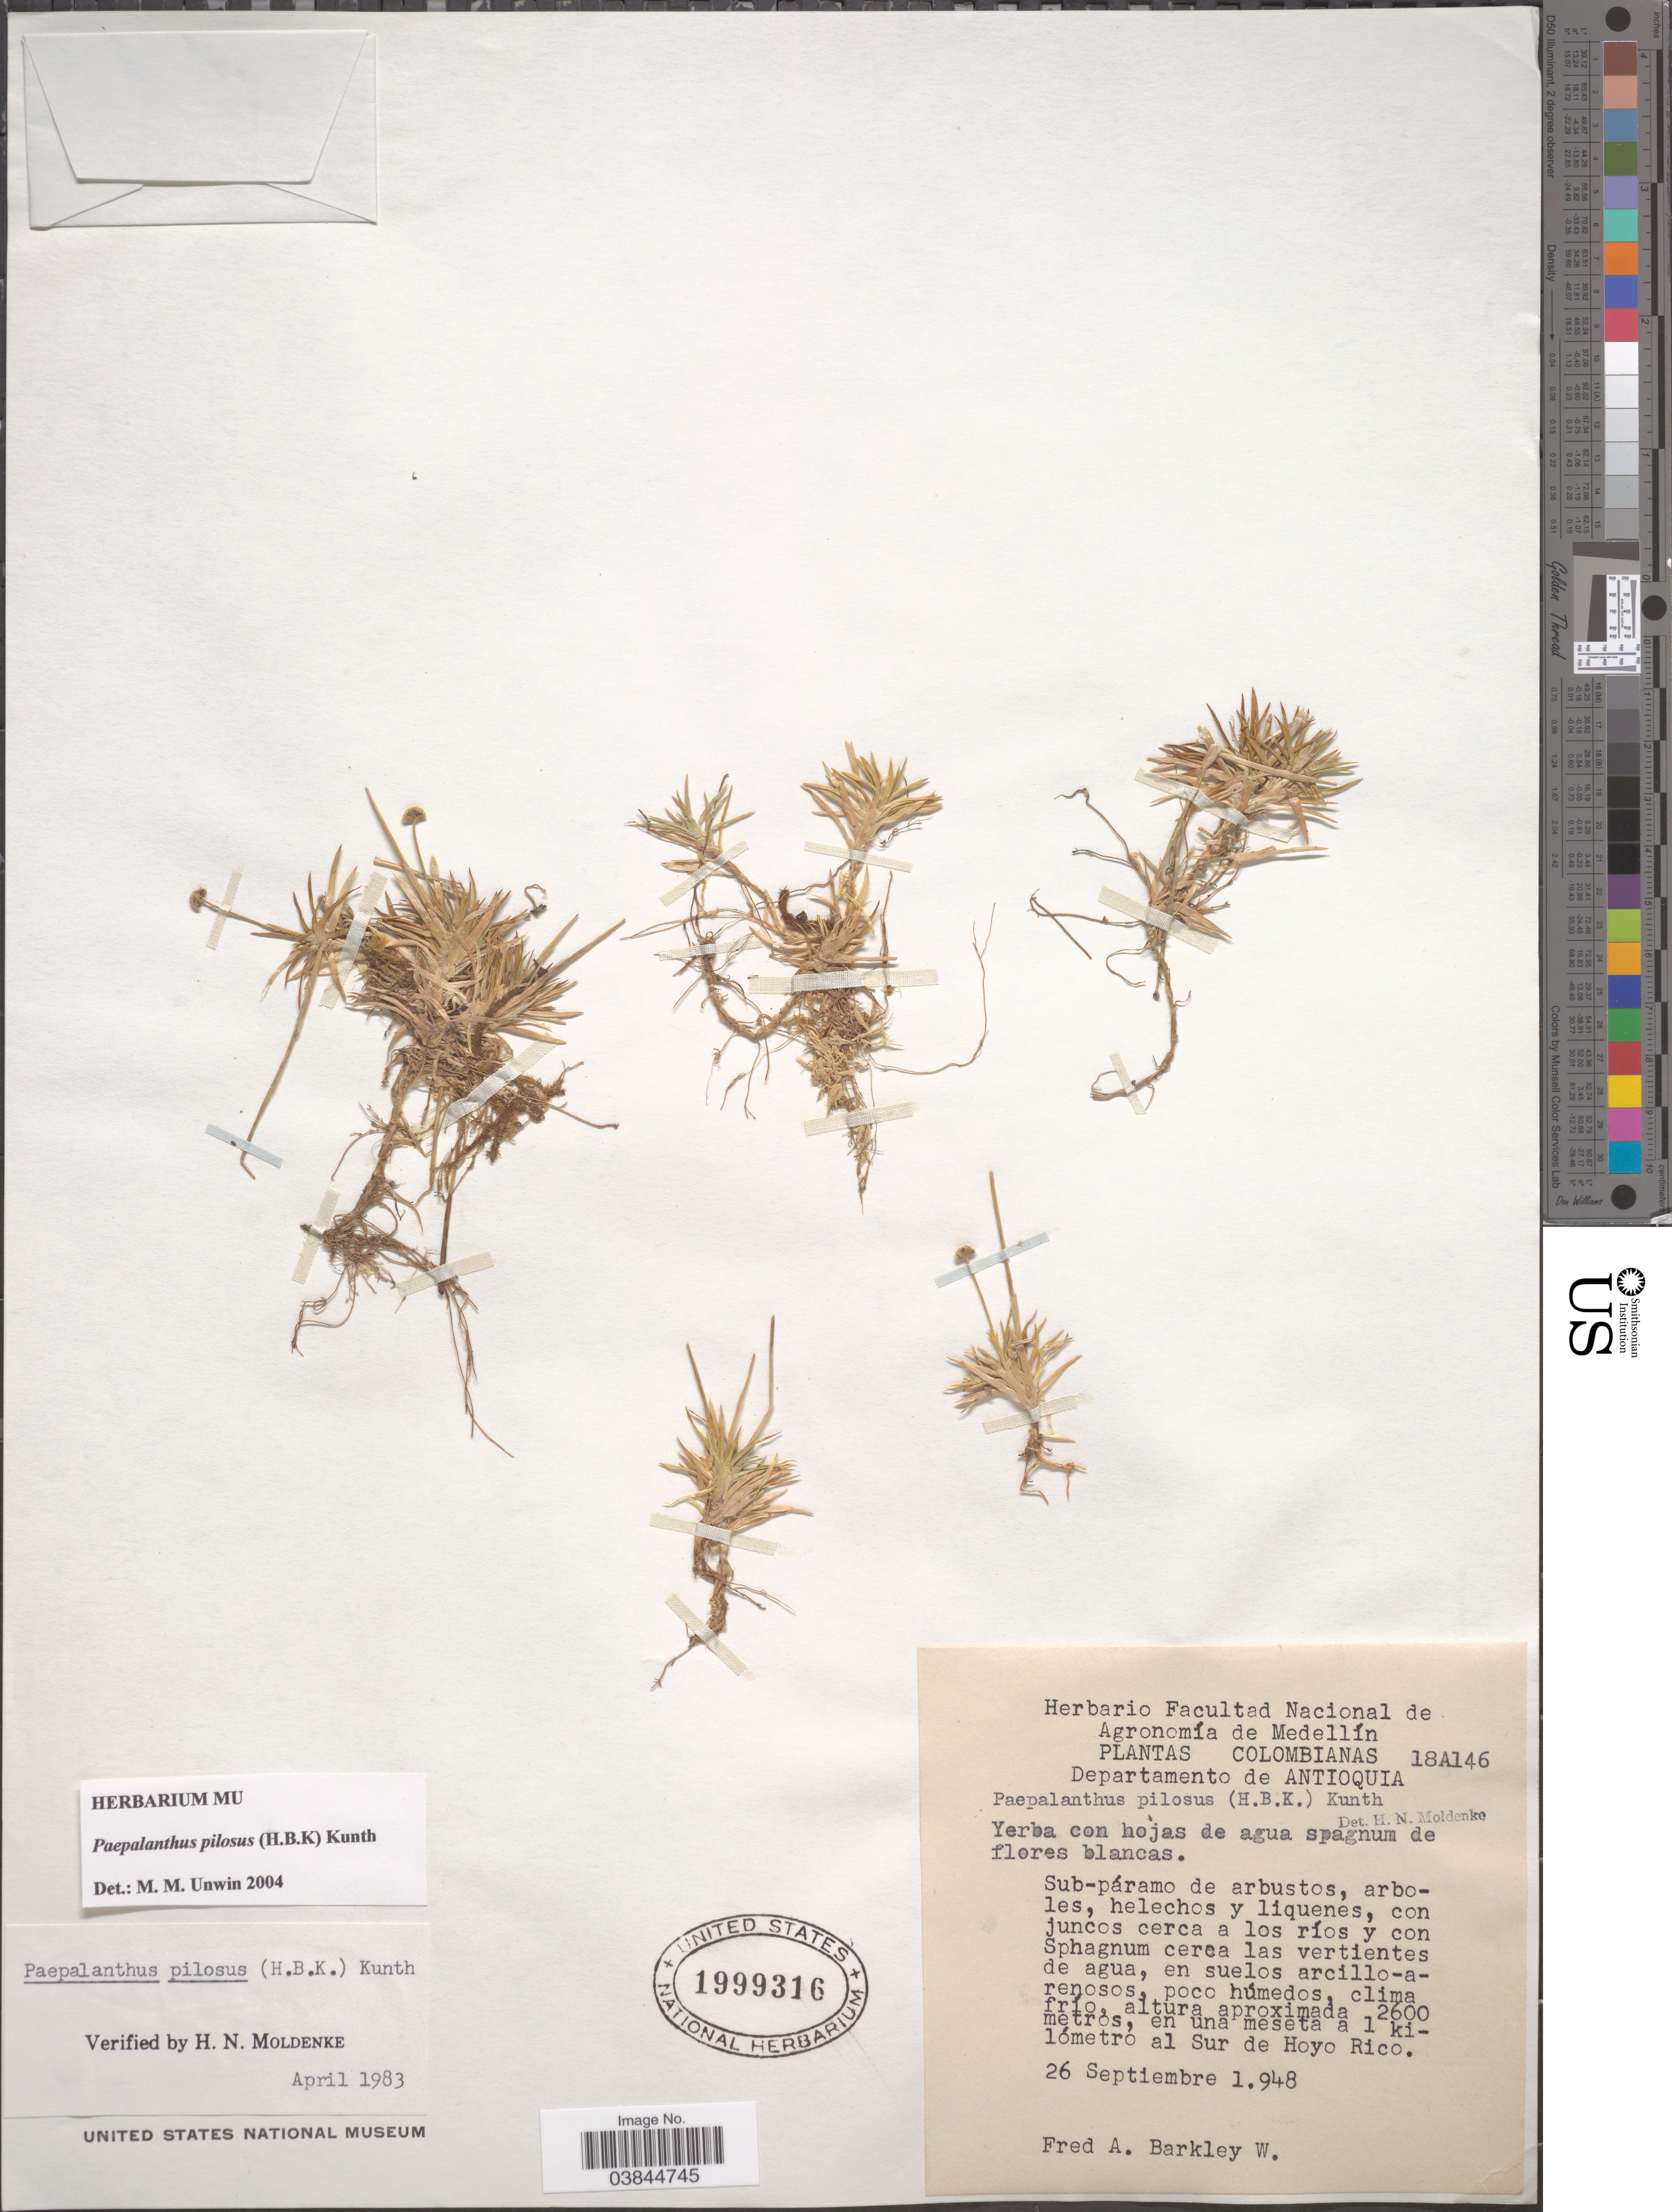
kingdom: Plantae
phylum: Tracheophyta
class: Liliopsida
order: Poales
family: Eriocaulaceae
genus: Paepalanthus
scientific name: Paepalanthus pilosus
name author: (Kunth) Kunth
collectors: F. A. Barkley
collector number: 18A146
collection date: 1948-09-26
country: Colombia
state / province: Antioquia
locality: Departamento de Antioquia. En una meseta a 1 kilómetro al Sur de Hoyo Rico.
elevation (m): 2600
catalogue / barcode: US 1999316